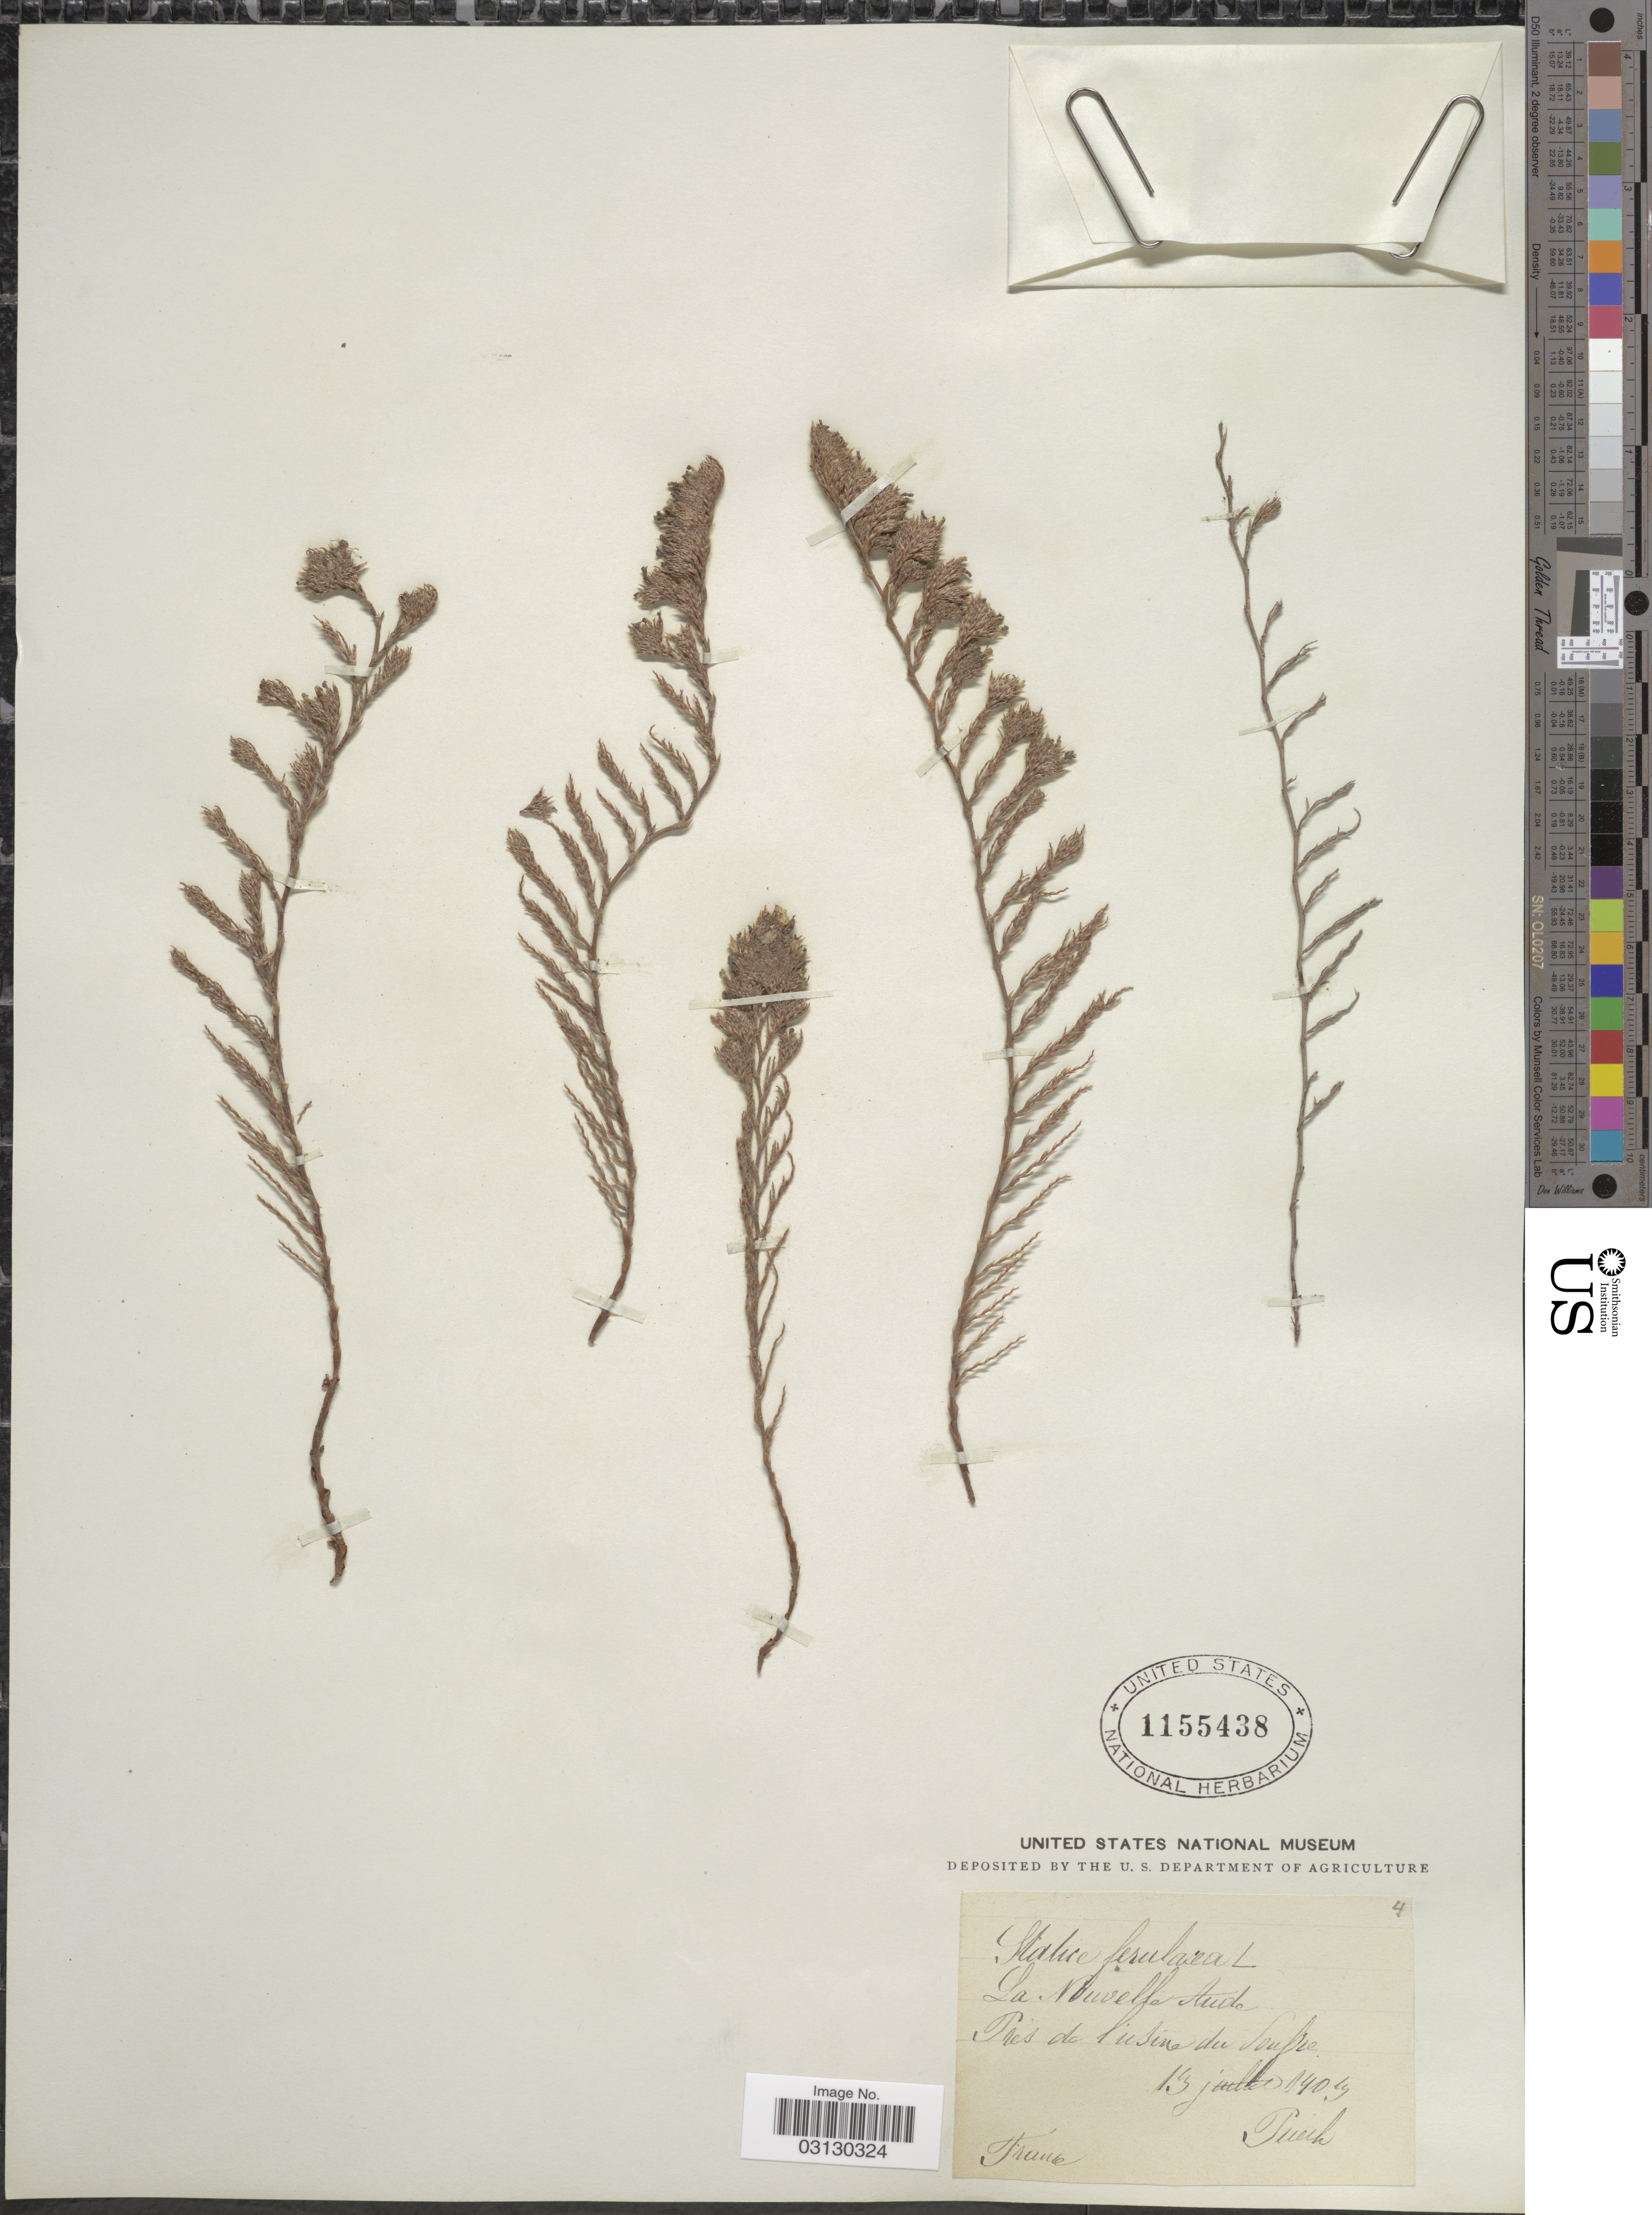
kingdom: Plantae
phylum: Tracheophyta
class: Magnoliopsida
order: Caryophyllales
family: Plumbaginaceae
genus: Myriolimon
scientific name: Myriolimon ferulaceum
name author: (L.) Lledó et al.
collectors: Puech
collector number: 4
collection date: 1904-07-13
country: France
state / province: Occitanie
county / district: Aude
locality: La Nouvelle Aude, Prés de Lusine [interpreted] du Soufre [interpreted].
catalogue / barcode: US 1155438